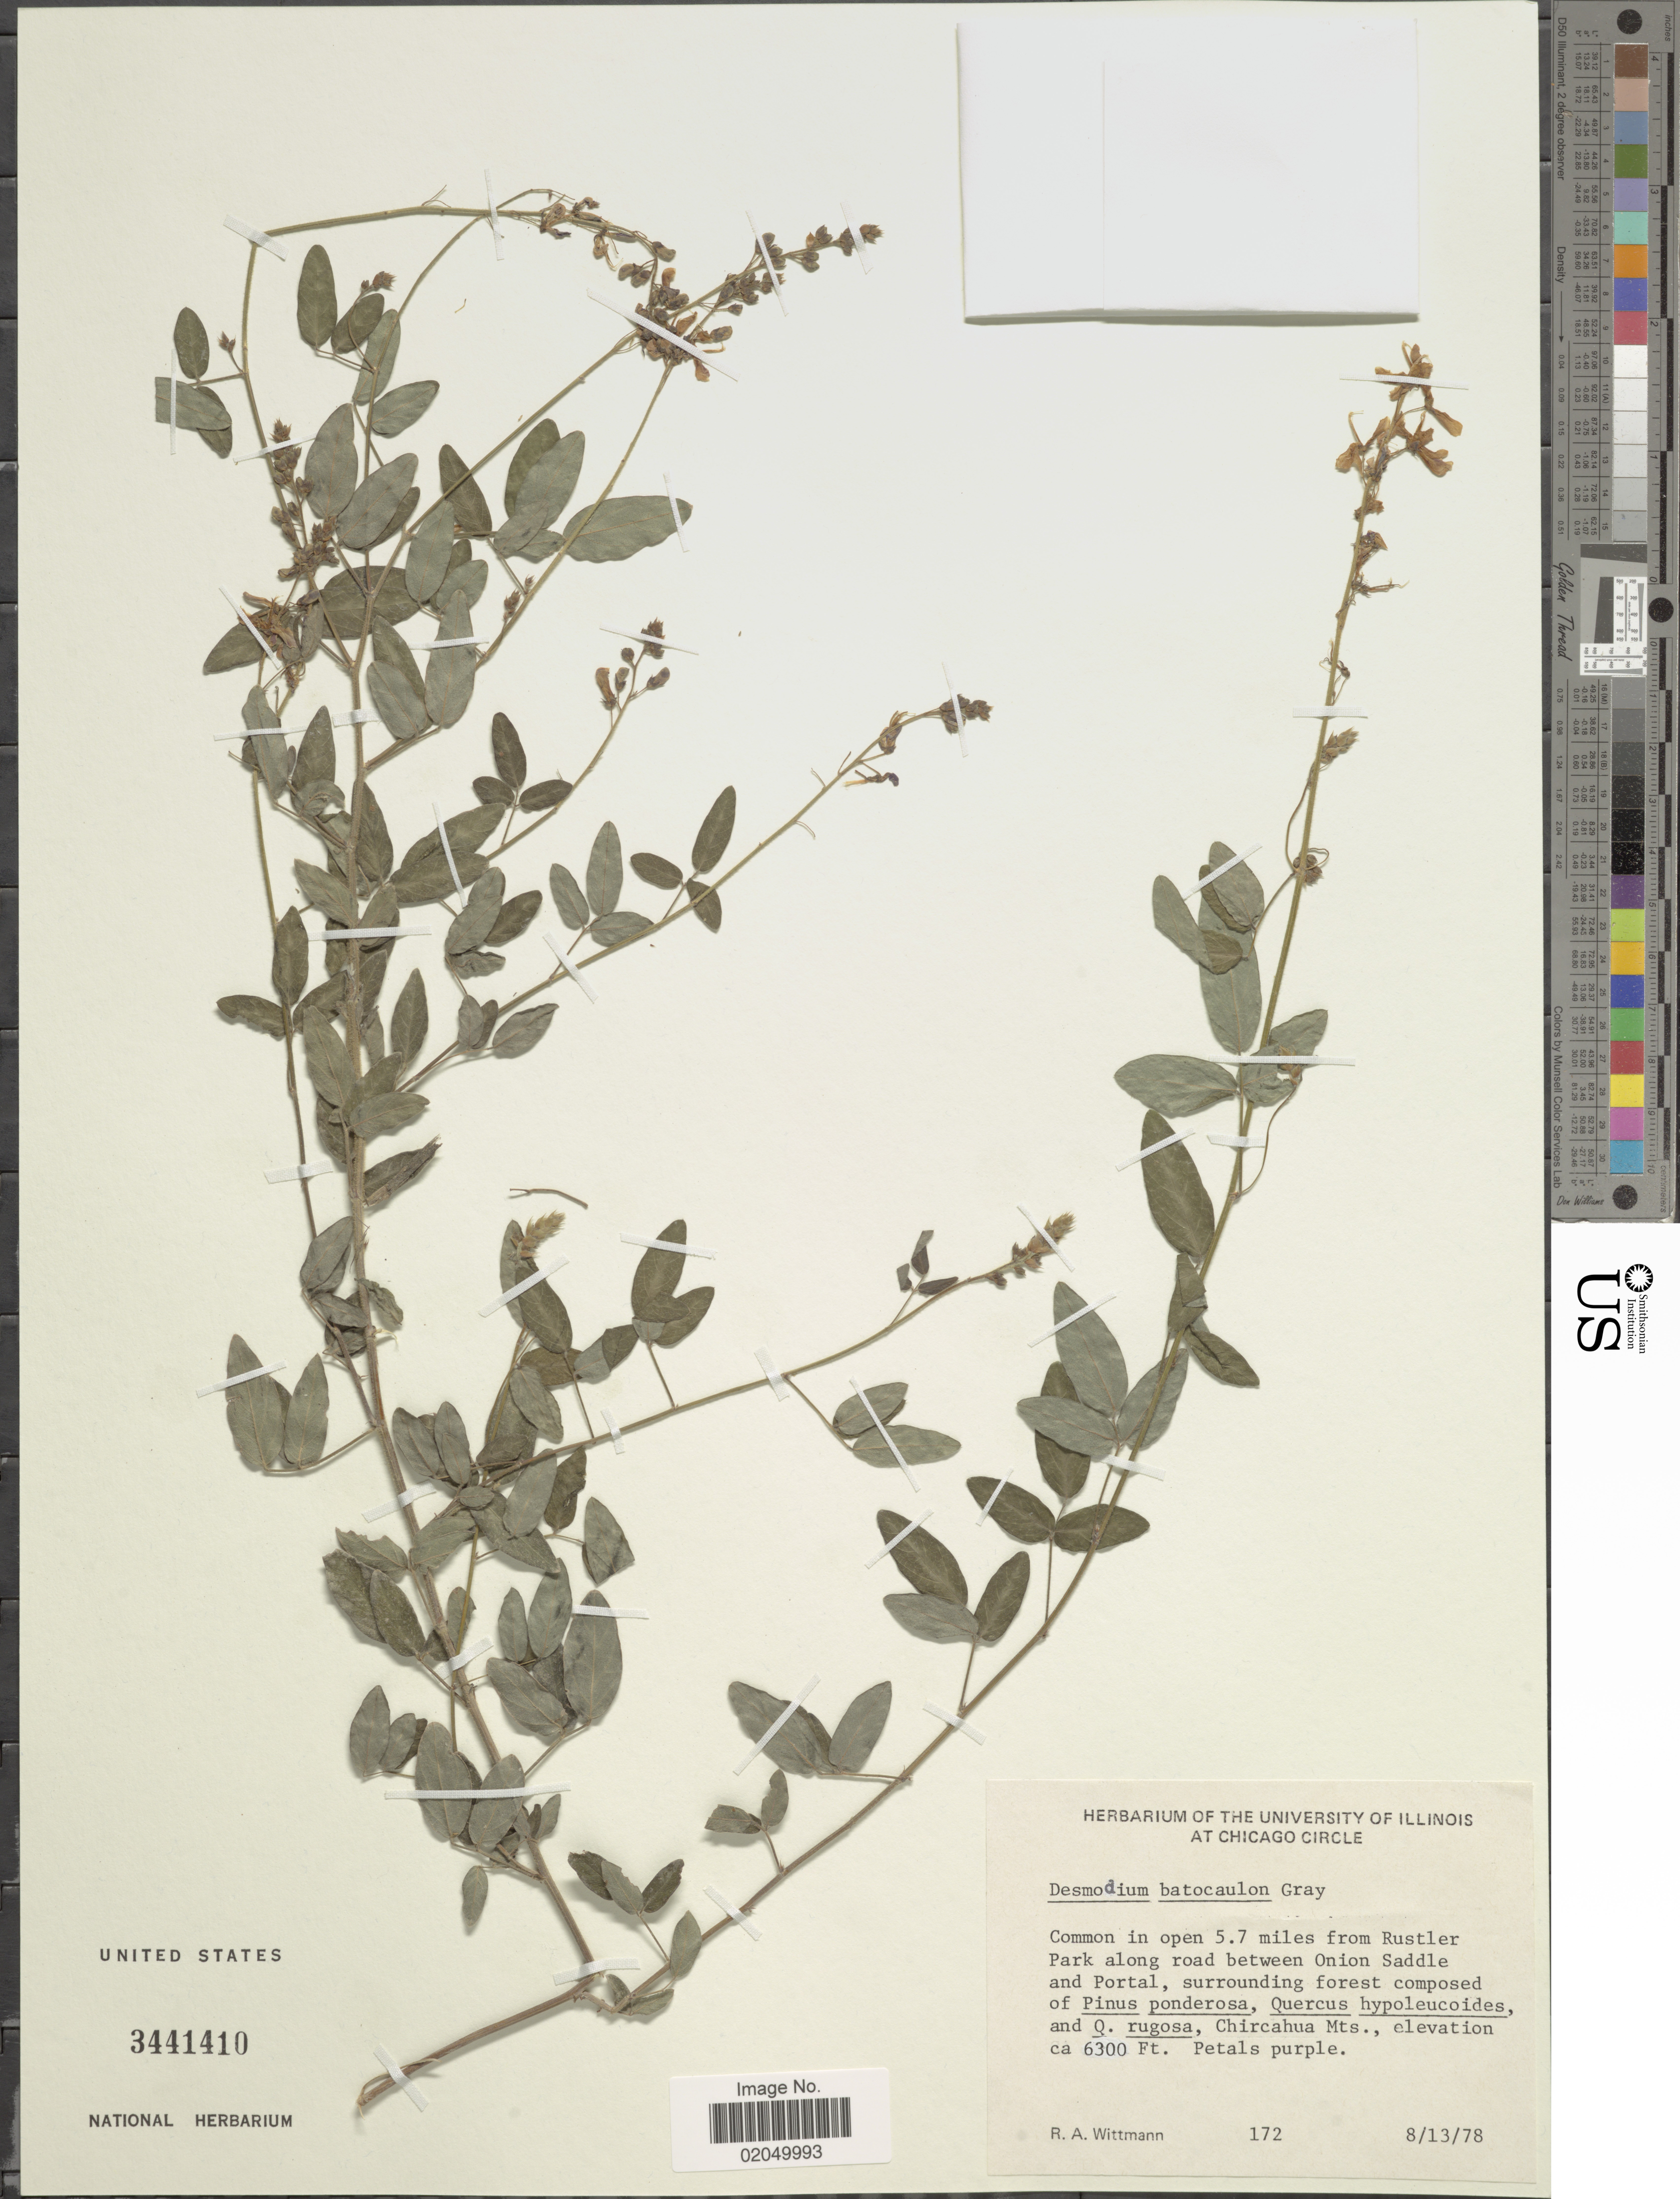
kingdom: Plantae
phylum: Tracheophyta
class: Magnoliopsida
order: Fabales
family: Fabaceae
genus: Desmodium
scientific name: Desmodium batocaulon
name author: A. Gray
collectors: R. Wittmann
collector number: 172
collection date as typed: Transcribed d/m/y: 13/8/78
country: United States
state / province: Arizona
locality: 5.7 miles from Rustler Park along road between Onion Saddle and Portal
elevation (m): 1920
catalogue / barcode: US 3441410